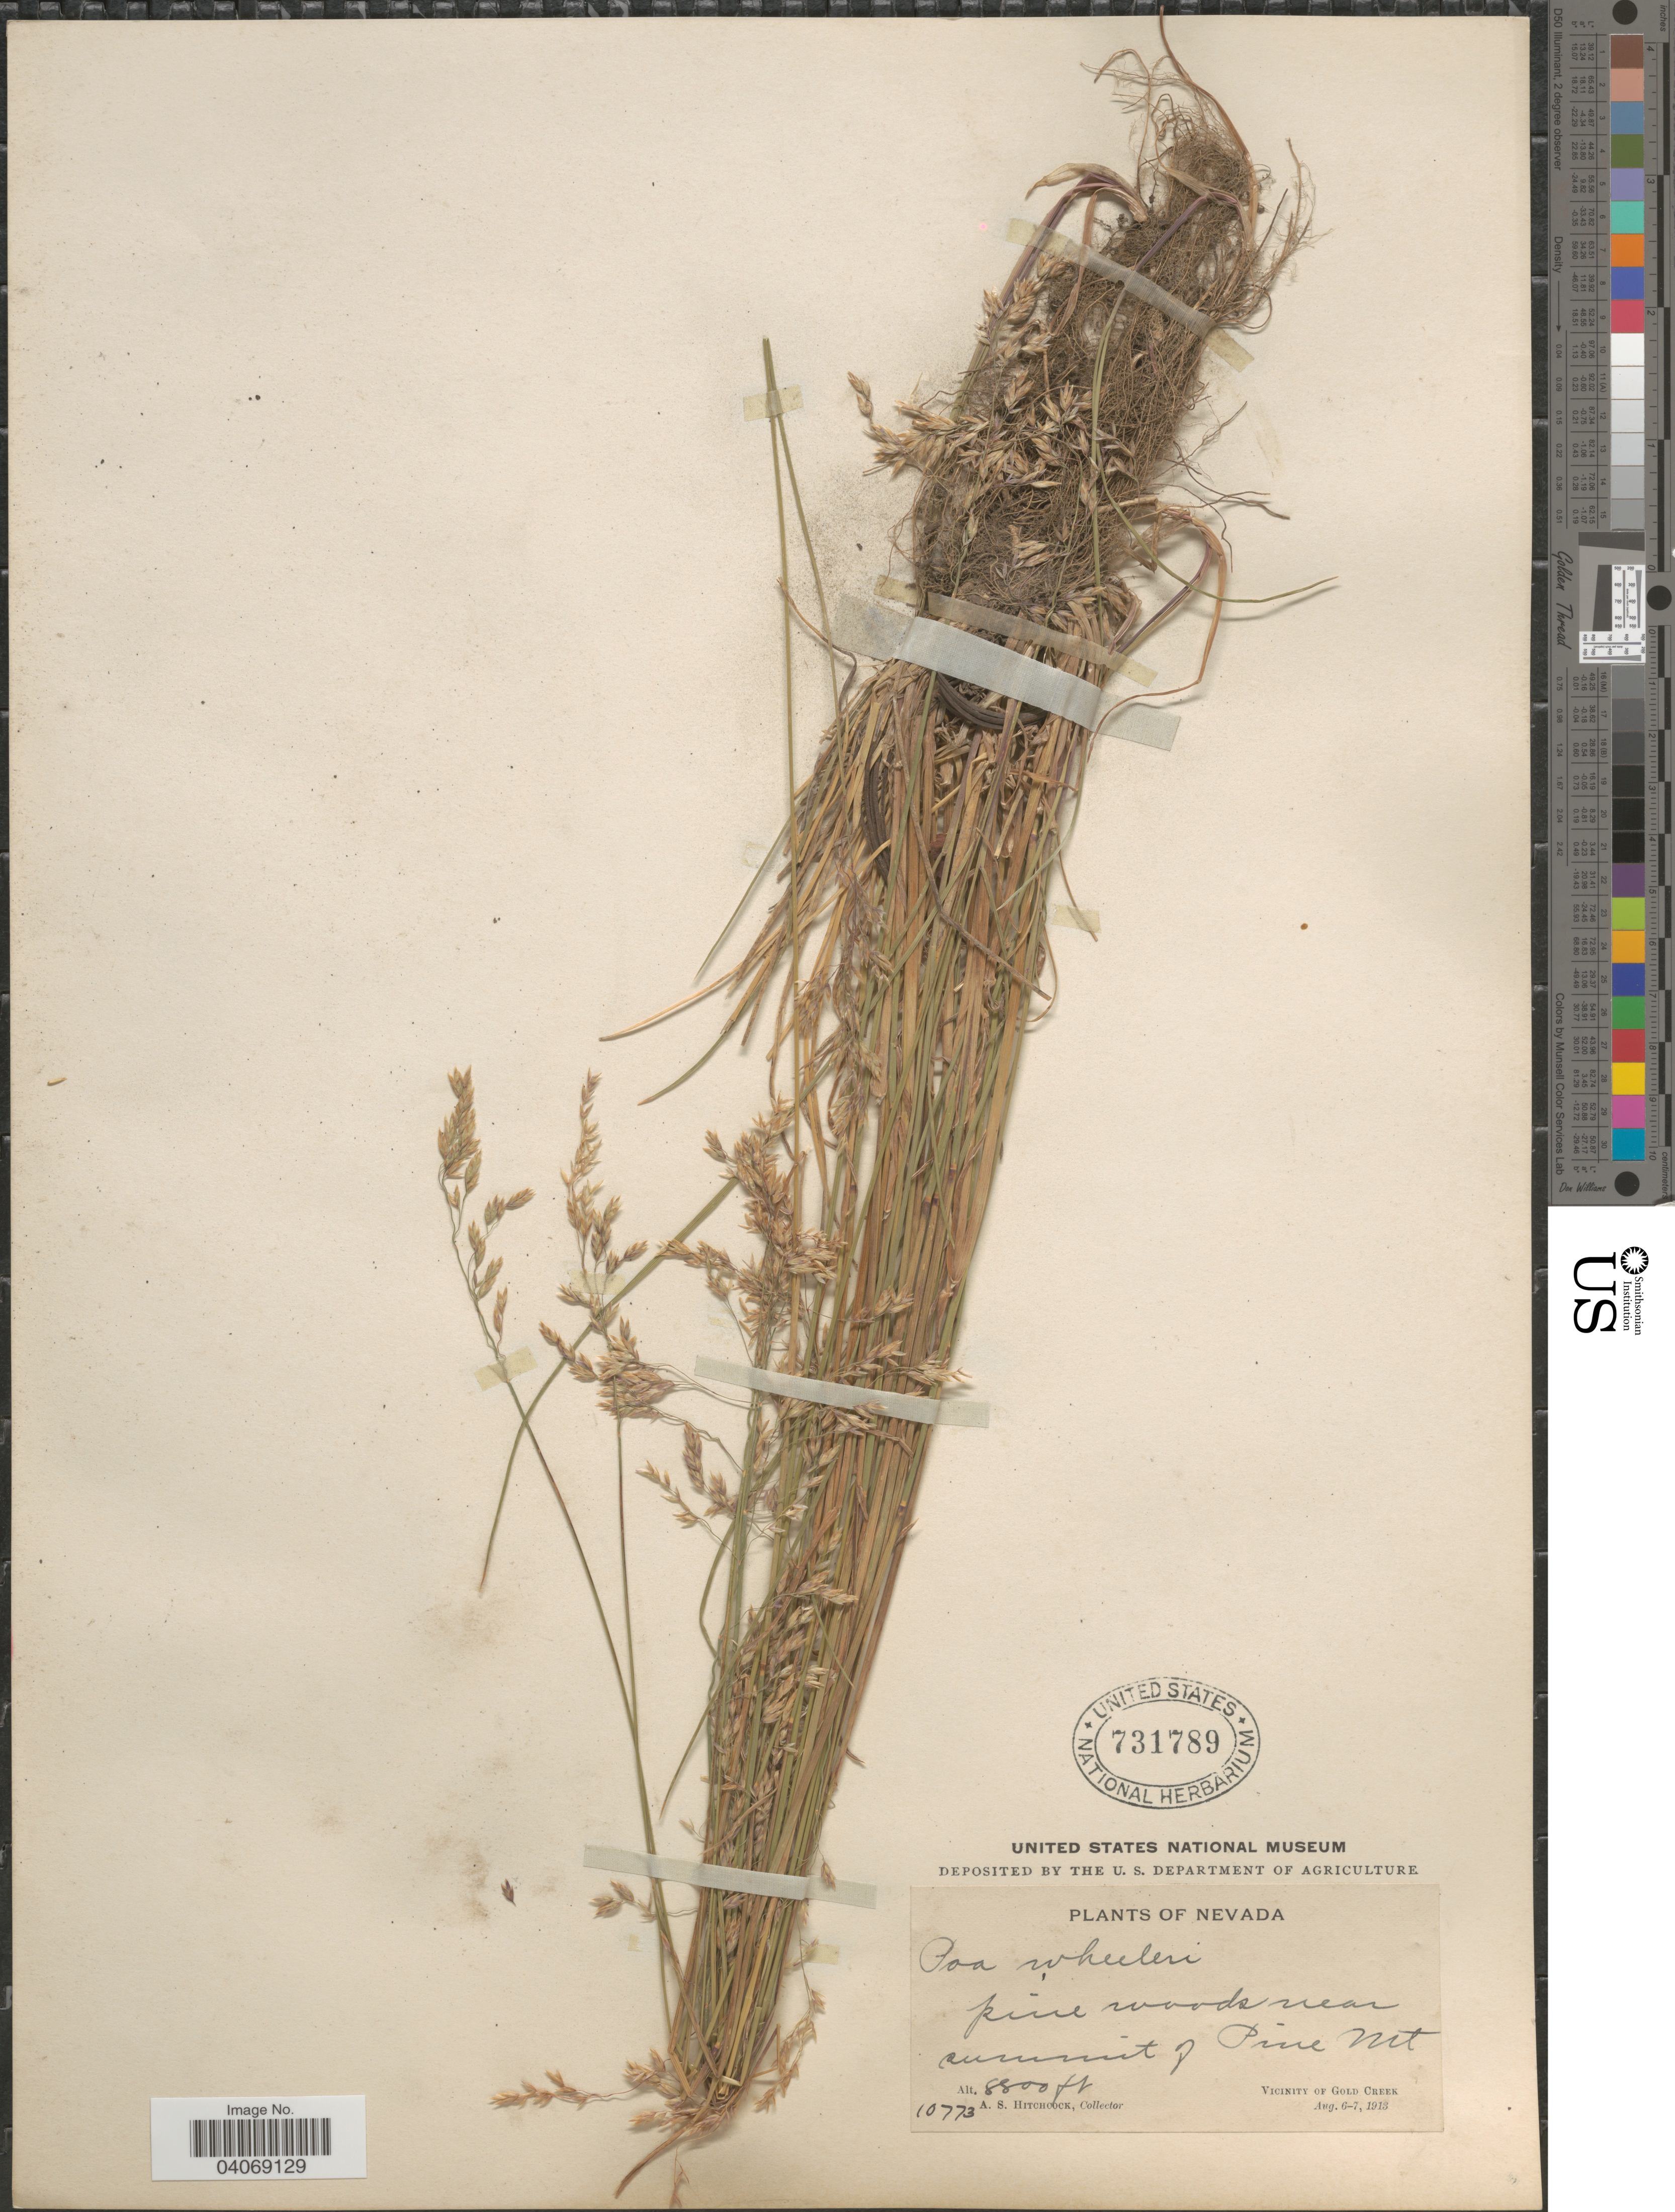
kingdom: Plantae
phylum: Tracheophyta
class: Liliopsida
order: Poales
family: Poaceae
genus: Poa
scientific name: Poa wheeleri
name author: Vasey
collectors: A. S. Hitchcock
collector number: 10773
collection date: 1913-08-06/1913-08-07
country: United States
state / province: Nevada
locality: Pine woods near summit of Pine Mt. Vicinity of Gold Creek.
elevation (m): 2682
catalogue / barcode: US 731789